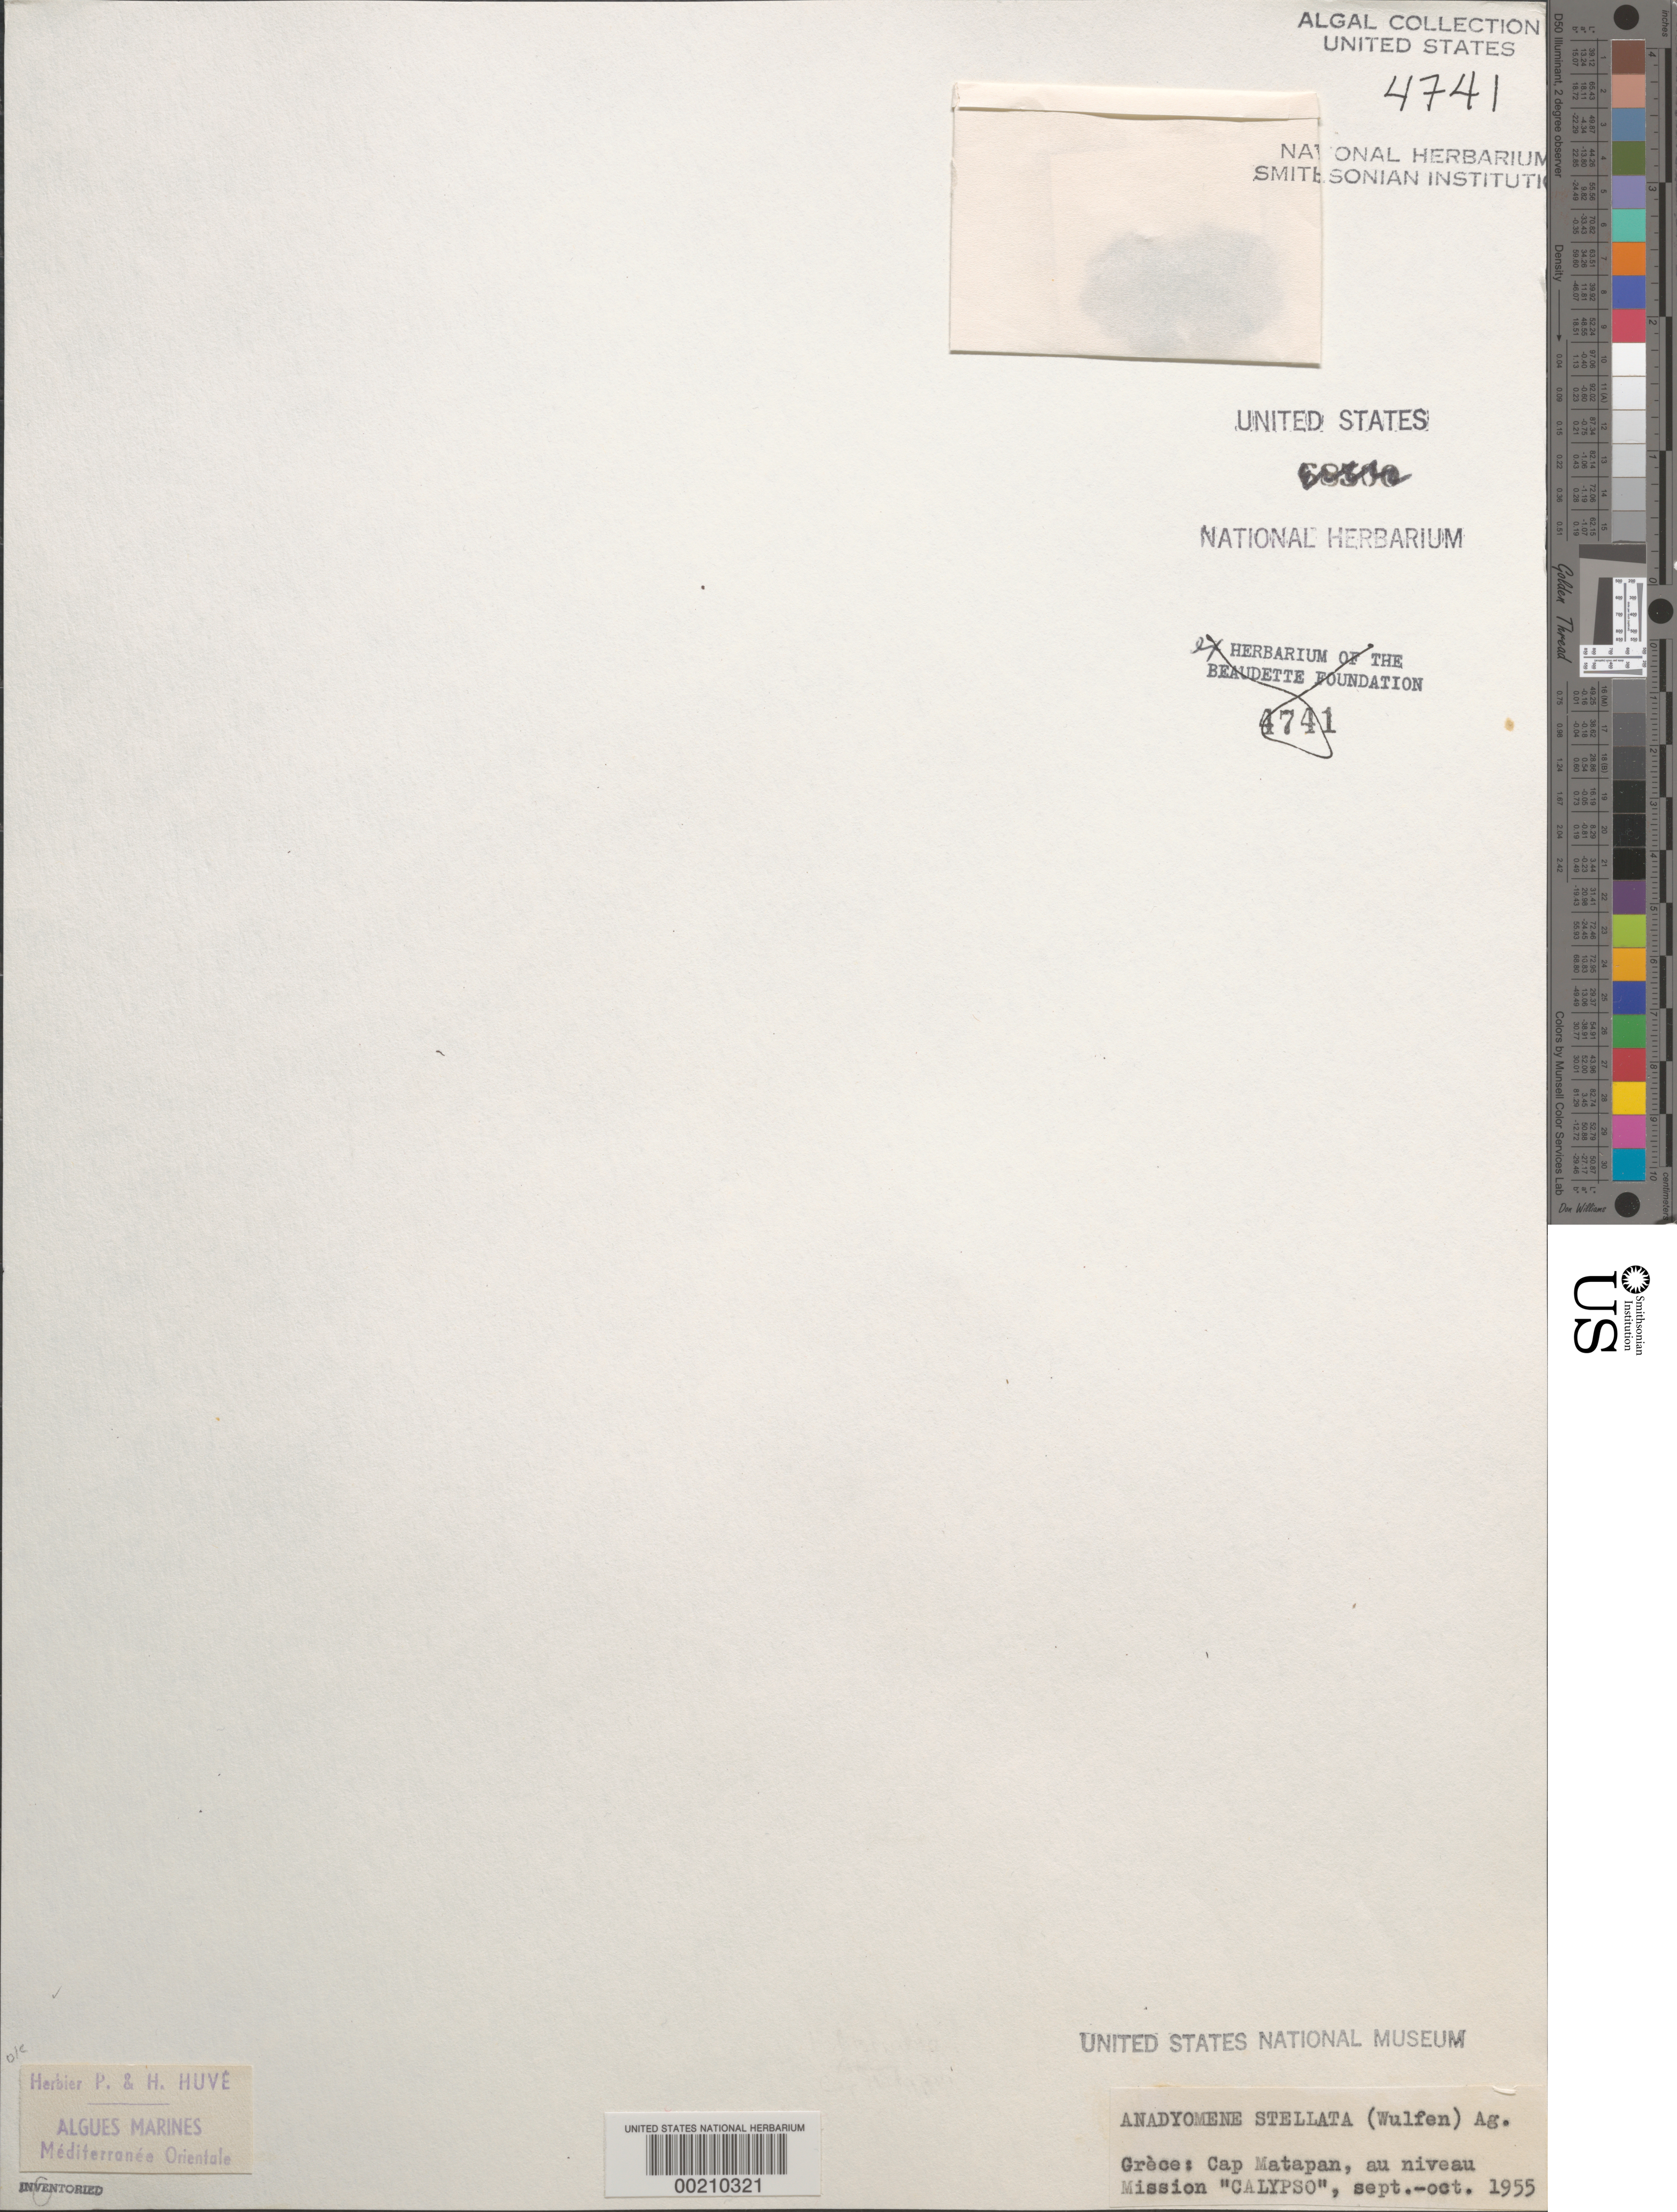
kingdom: Plantae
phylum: Chlorophyta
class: Ulvophyceae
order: Cladophorales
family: Anadyomenaceae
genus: Anadyomene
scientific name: Anadyomene stellata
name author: (Wulfen) C. Agardh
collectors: P. Huve & H. Huve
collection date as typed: Sep 1955 TO -- Oct 1955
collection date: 1955-09/1955-10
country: Greece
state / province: Peloponnese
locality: Cape Tainaron (Cap Matapan)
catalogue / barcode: US 4741